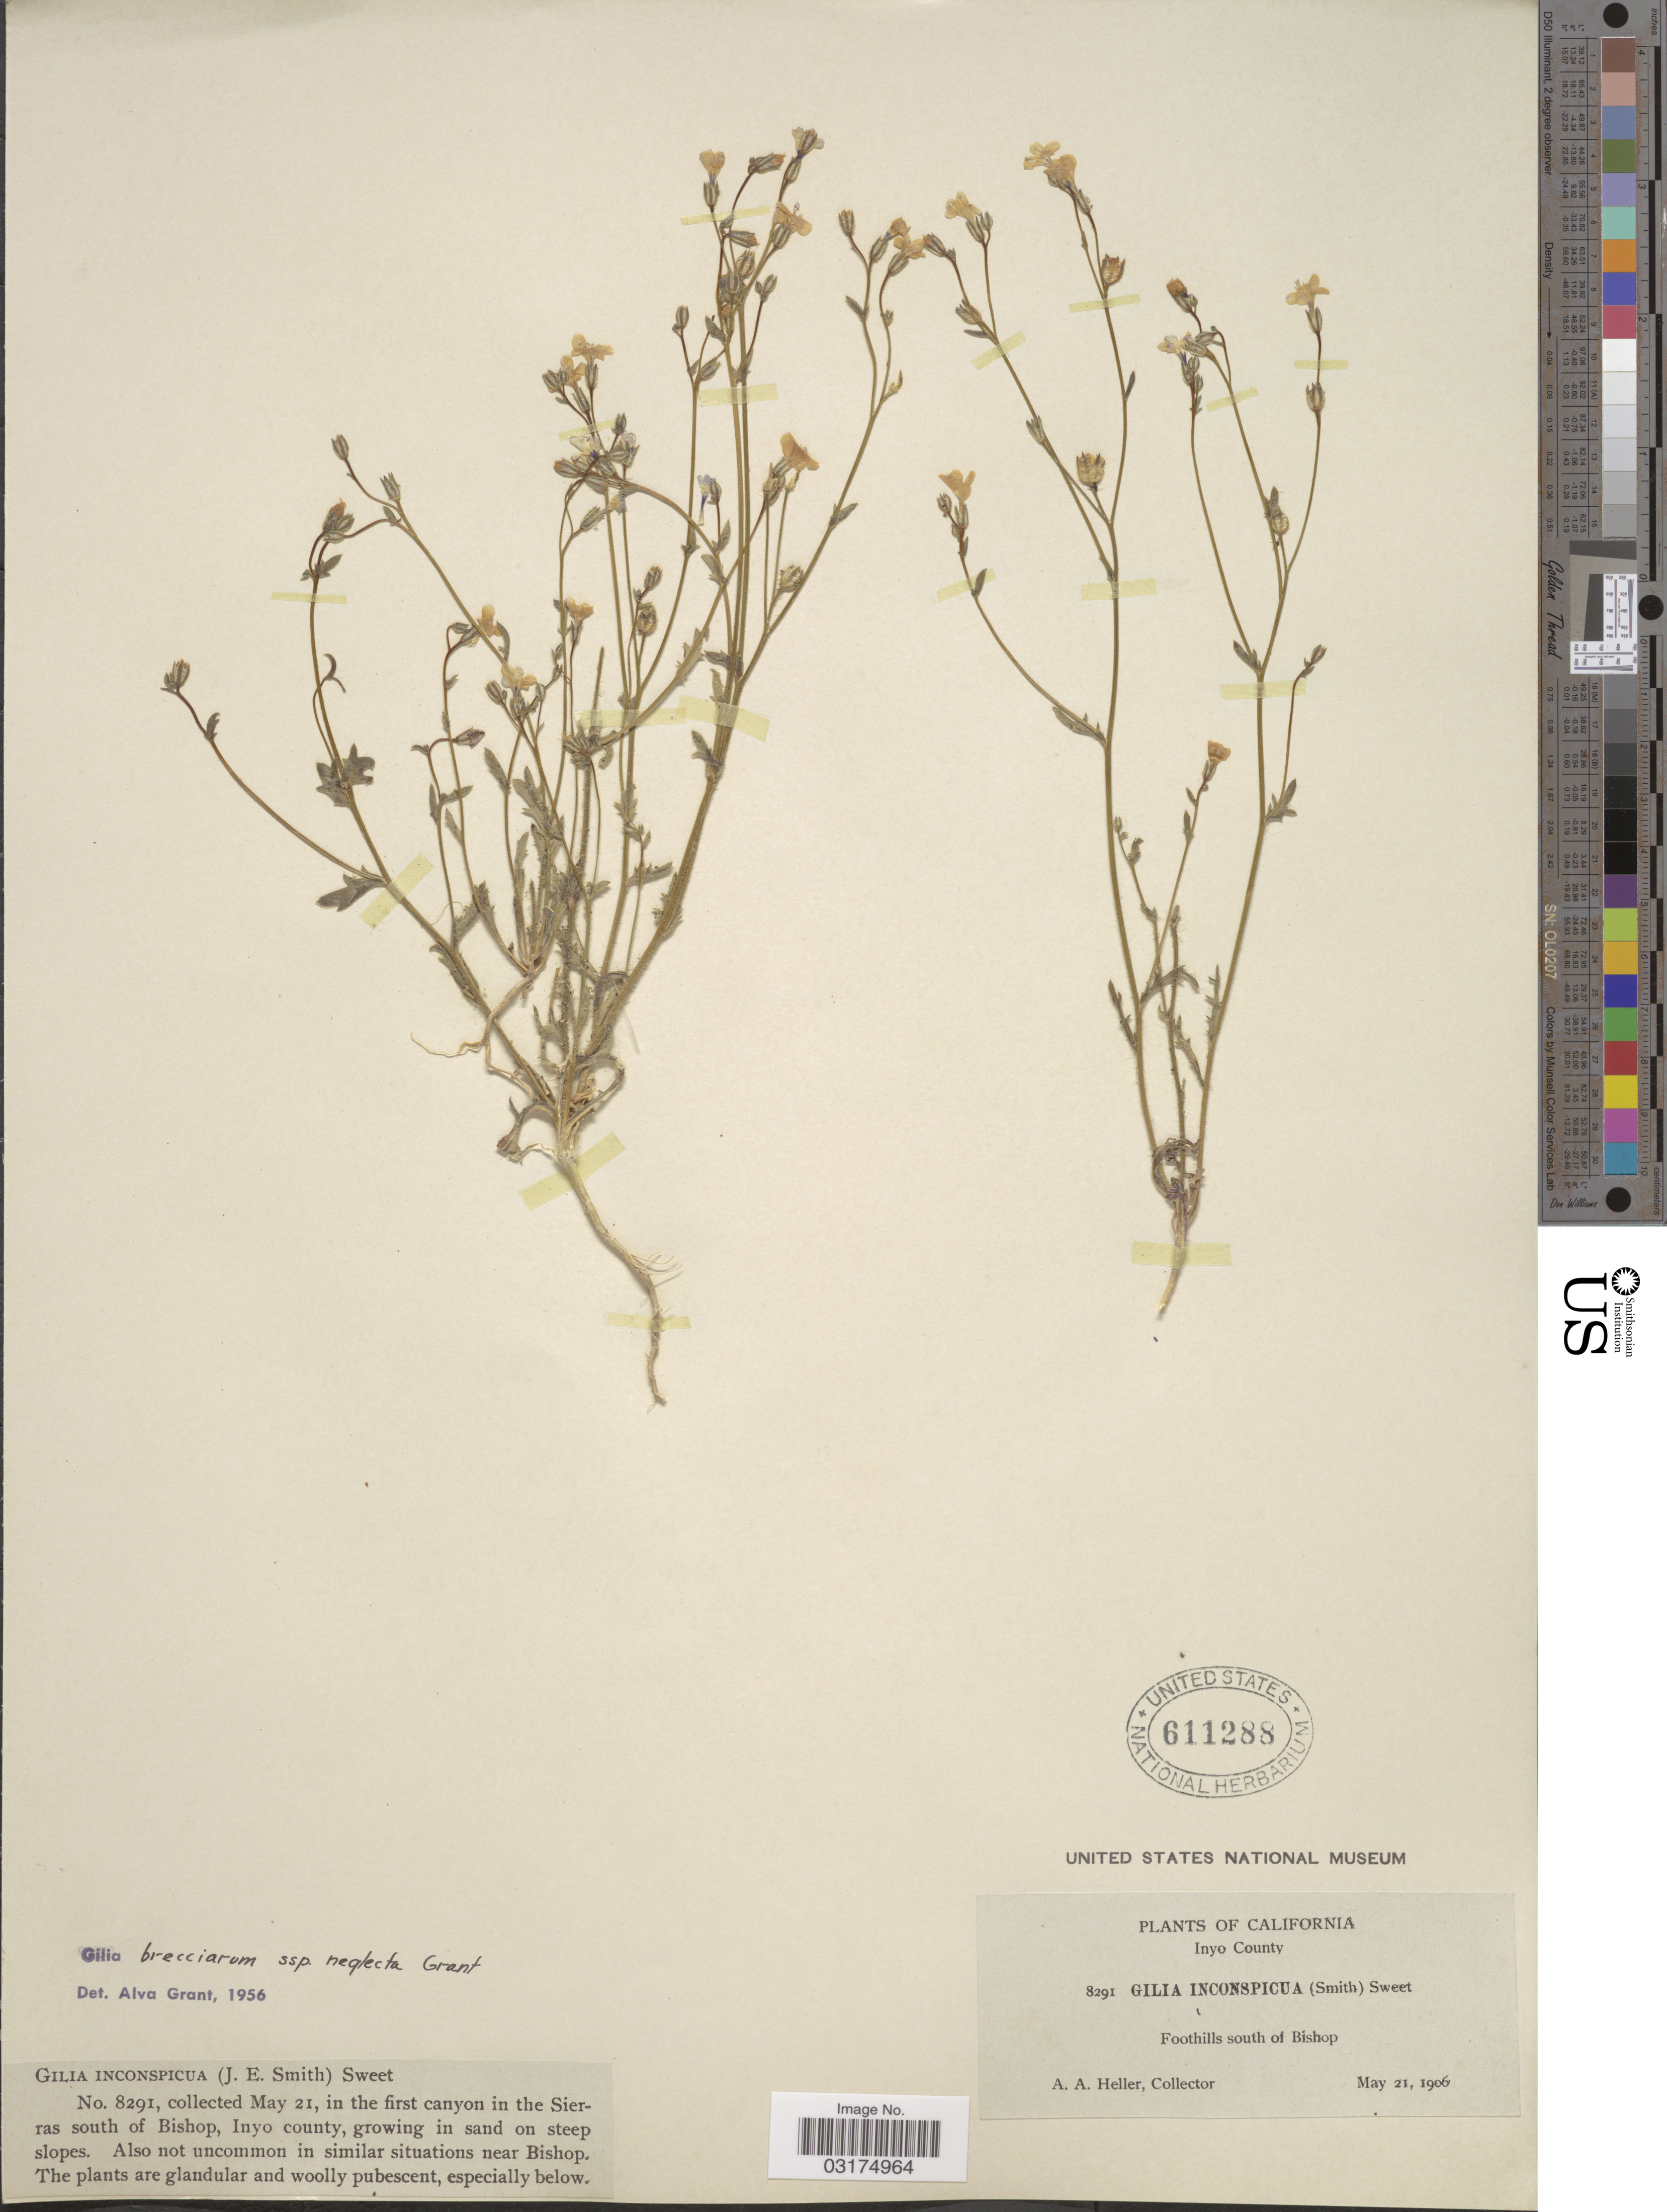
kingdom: Plantae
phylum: Tracheophyta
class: Magnoliopsida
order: Ericales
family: Polemoniaceae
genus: Gilia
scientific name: Gilia sp.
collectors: A. A. Heller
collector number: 8291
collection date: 1906-05-21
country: United States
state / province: California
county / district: Inyo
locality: Inyo County. Foothills south of Bishop. In the first canyon in the Sierras south of Bishop.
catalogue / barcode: US 611288